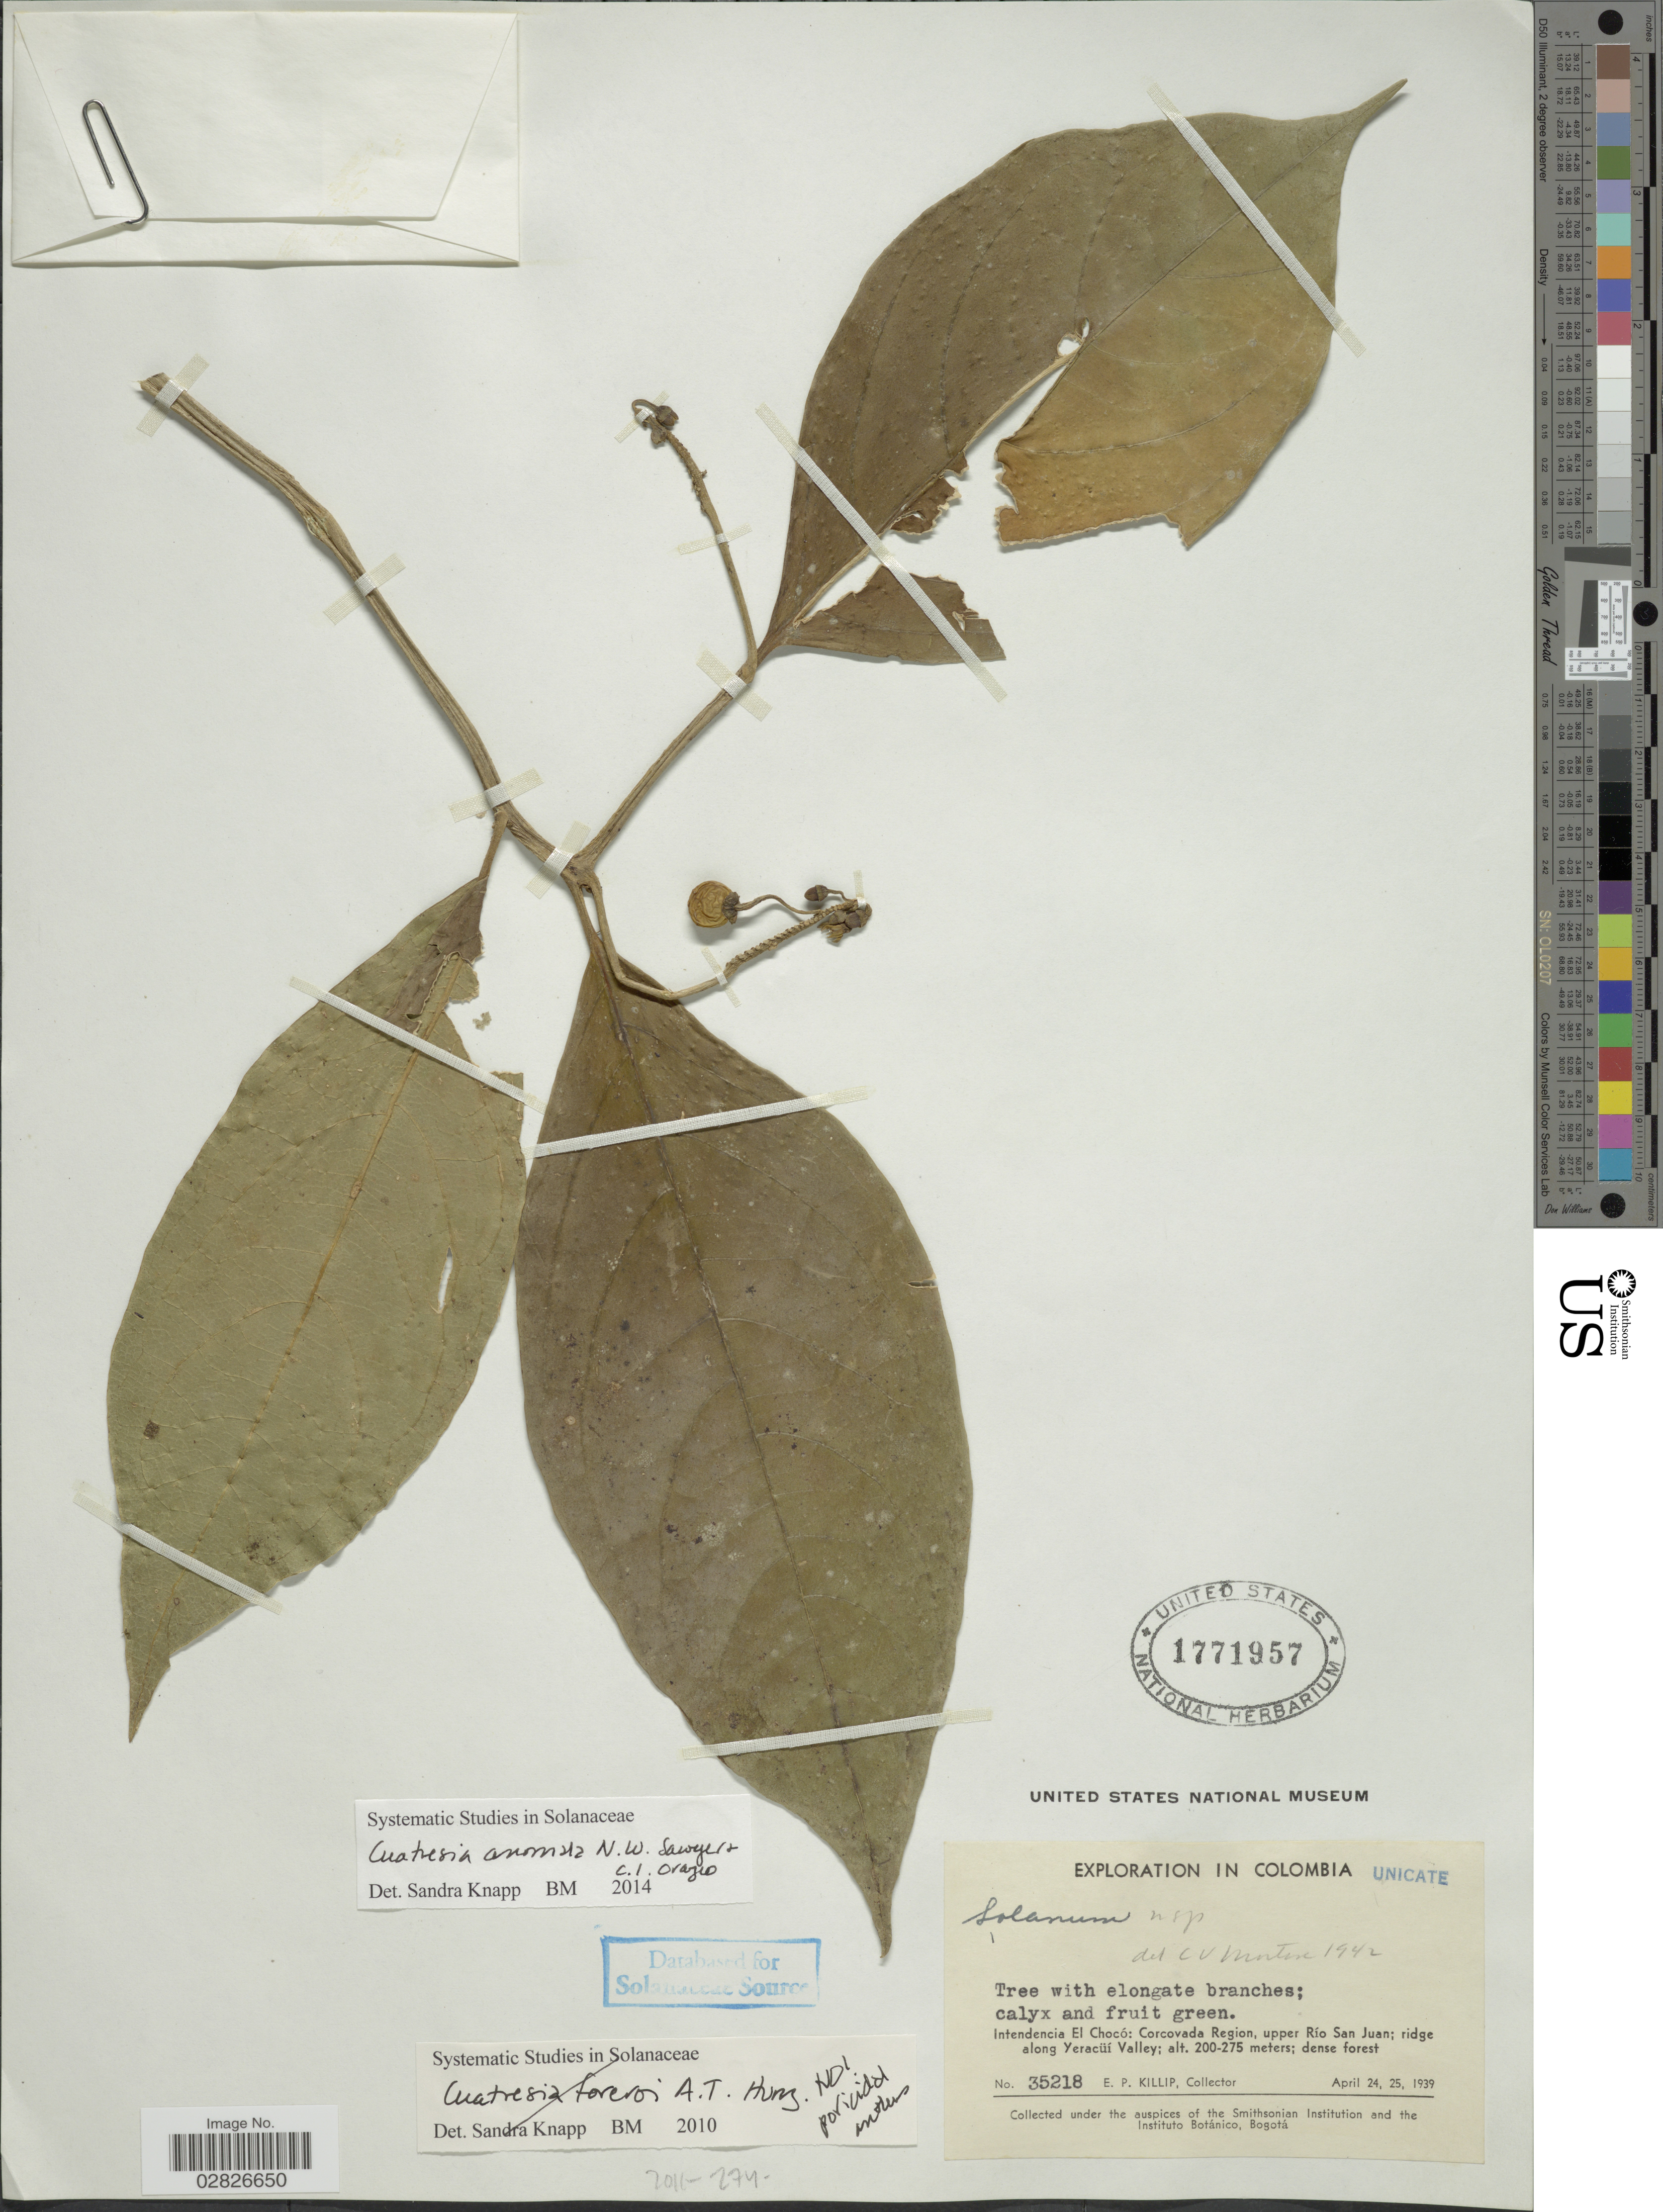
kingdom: Plantae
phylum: Tracheophyta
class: Magnoliopsida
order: Solanales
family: Solanaceae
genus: Cuatresia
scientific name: Cuatresia anomala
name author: N.W. Sawyer & C.I. Orozco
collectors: E. P. Killip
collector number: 35218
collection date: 1939-04-24/1939-04-25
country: Colombia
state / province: Chocó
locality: Intendencia El Chocó, Corcovada Region, upper Río San Juan, ridge along Yeracüí Valley.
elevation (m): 200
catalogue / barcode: US 1771957